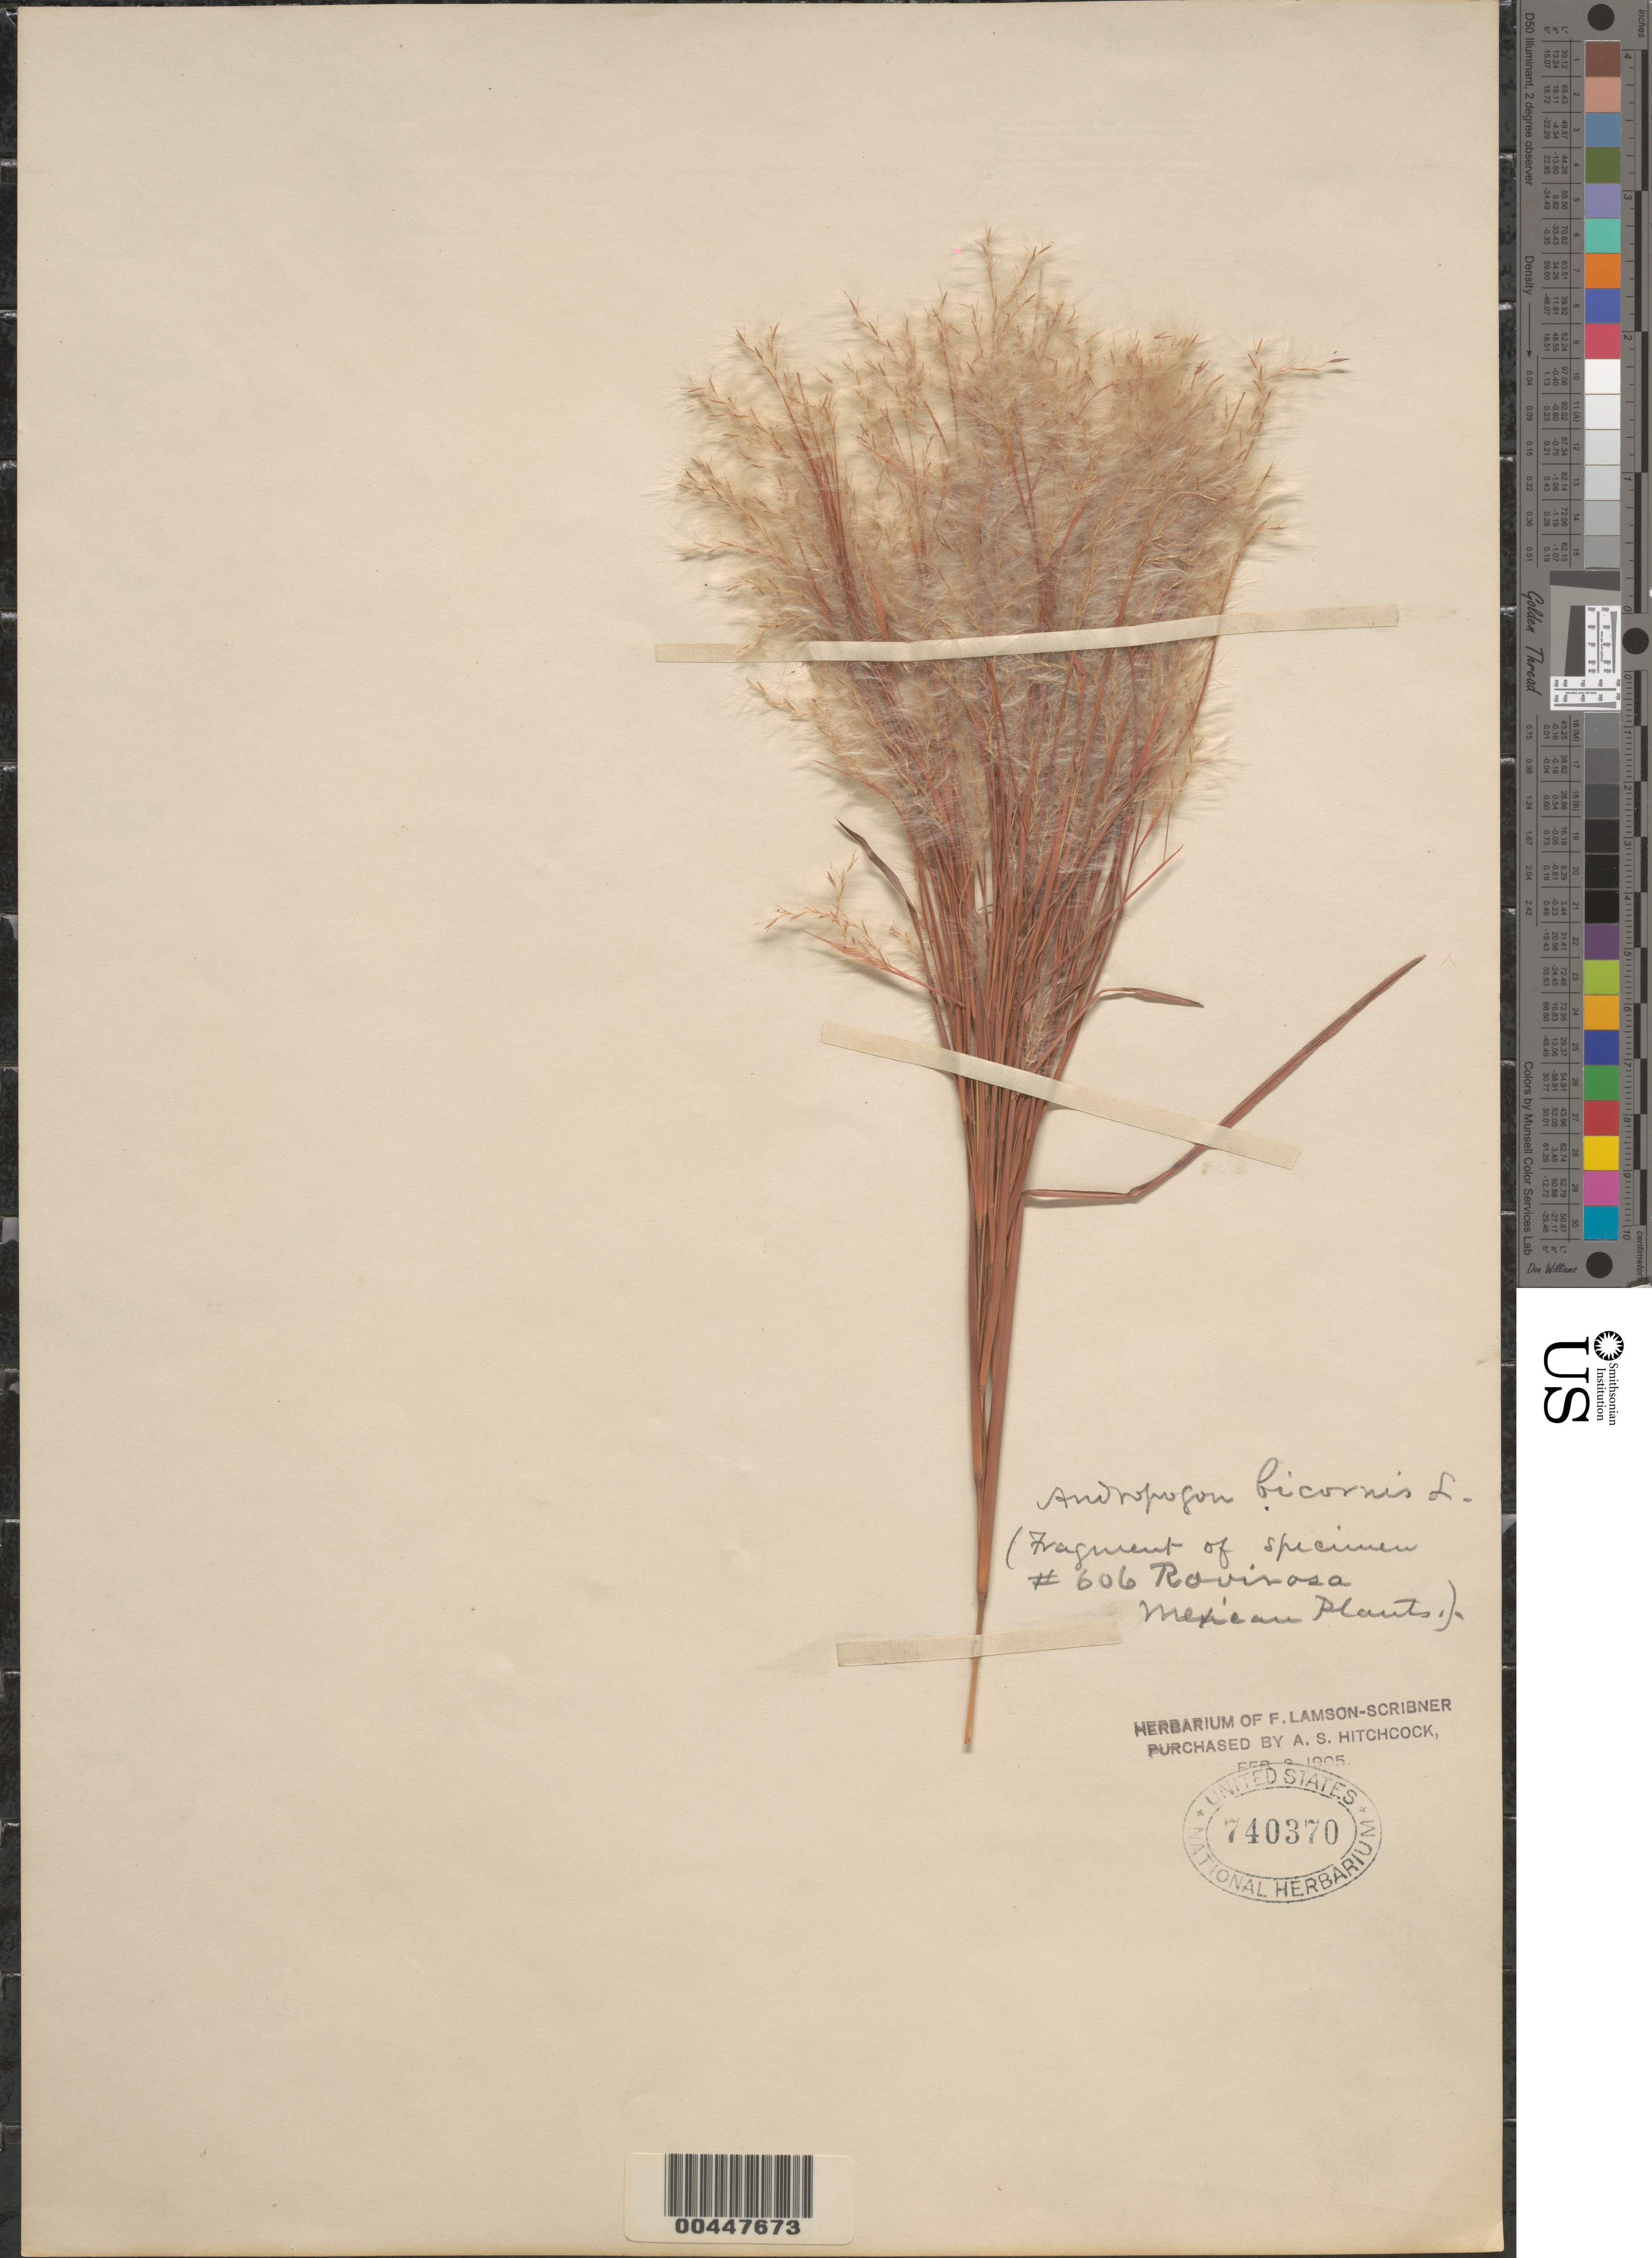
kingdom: Plantae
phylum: Tracheophyta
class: Liliopsida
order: Poales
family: Poaceae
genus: Andropogon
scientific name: Andropogon bicornis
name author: L.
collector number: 606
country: Mexico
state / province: Durango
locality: San Ramon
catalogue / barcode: US 740370